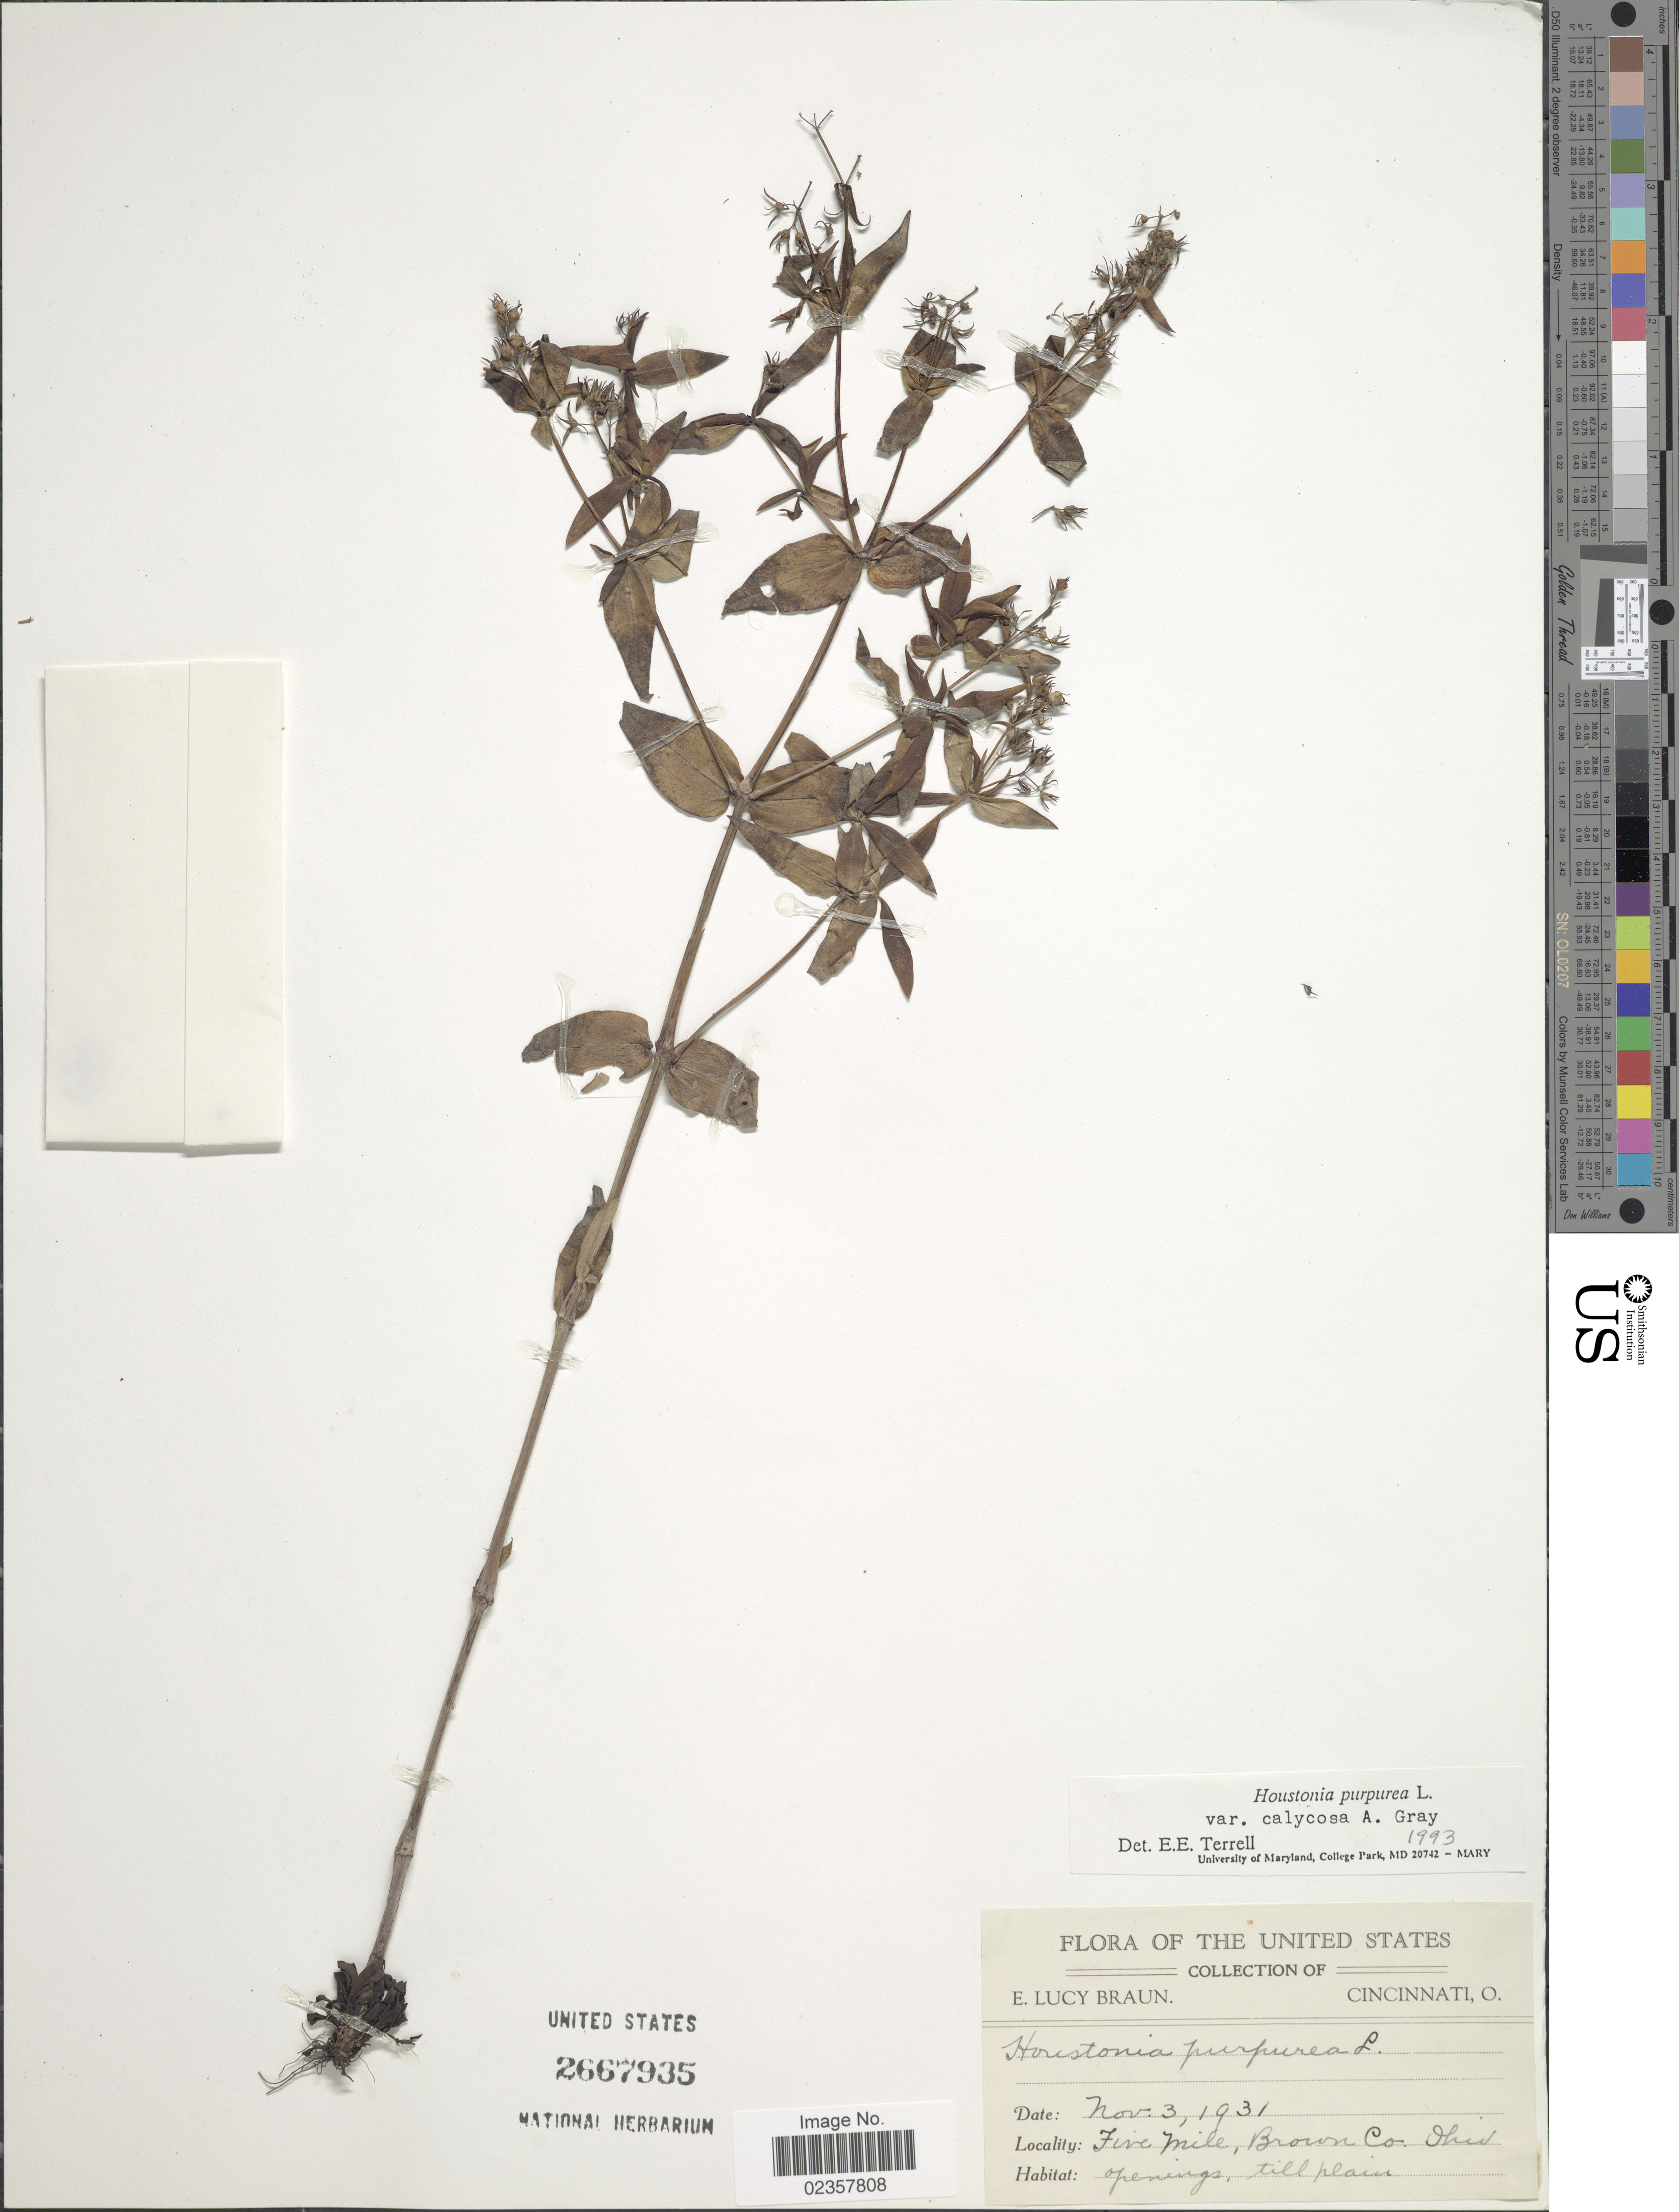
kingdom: Plantae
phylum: Tracheophyta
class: Magnoliopsida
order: Gentianales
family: Rubiaceae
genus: Houstonia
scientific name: Houstonia purpurea var. calycosa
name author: A. Gray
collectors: E. L. Braun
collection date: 1931-11-03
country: United States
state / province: Ohio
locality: Five mile, Brown Co. Ohio.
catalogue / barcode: US 2667935